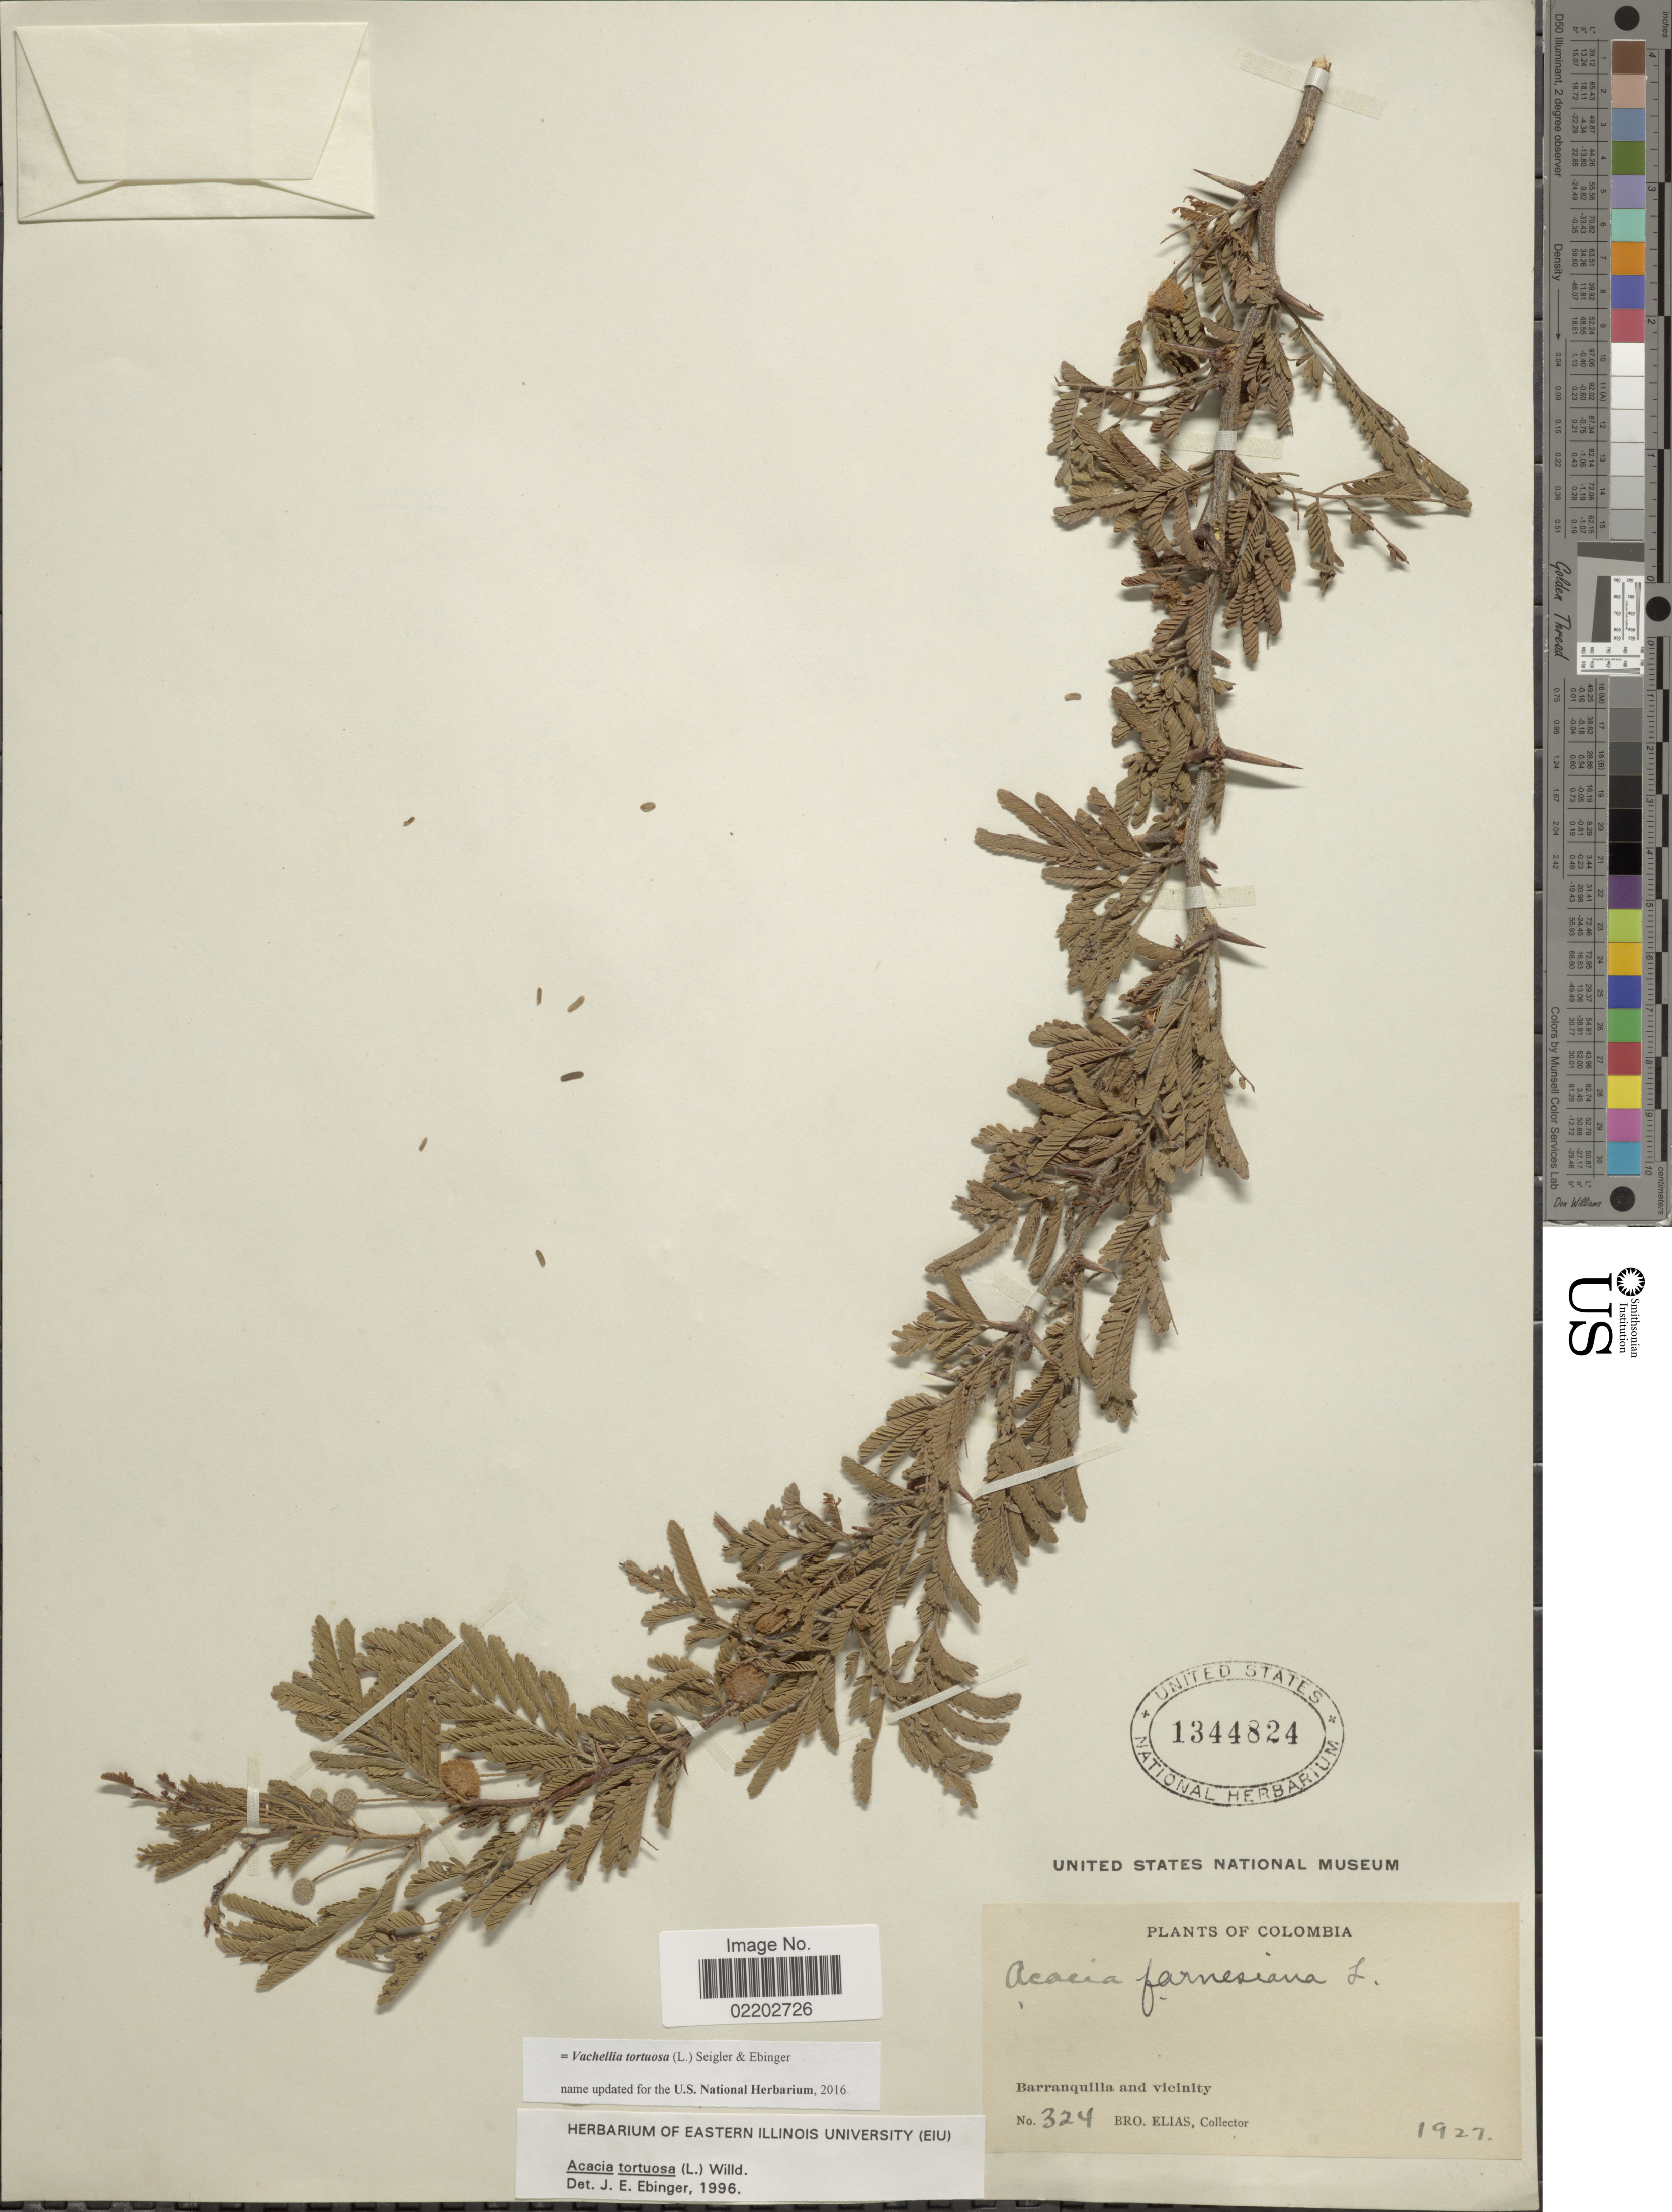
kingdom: Plantae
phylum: Tracheophyta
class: Magnoliopsida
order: Fabales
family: Fabaceae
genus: Vachellia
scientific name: Vachellia tortuosa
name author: (L.) Seigler & Ebinger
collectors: Bro. Elias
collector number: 324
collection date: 1927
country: Colombia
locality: Barranquilla and vicinity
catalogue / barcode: US 1344824